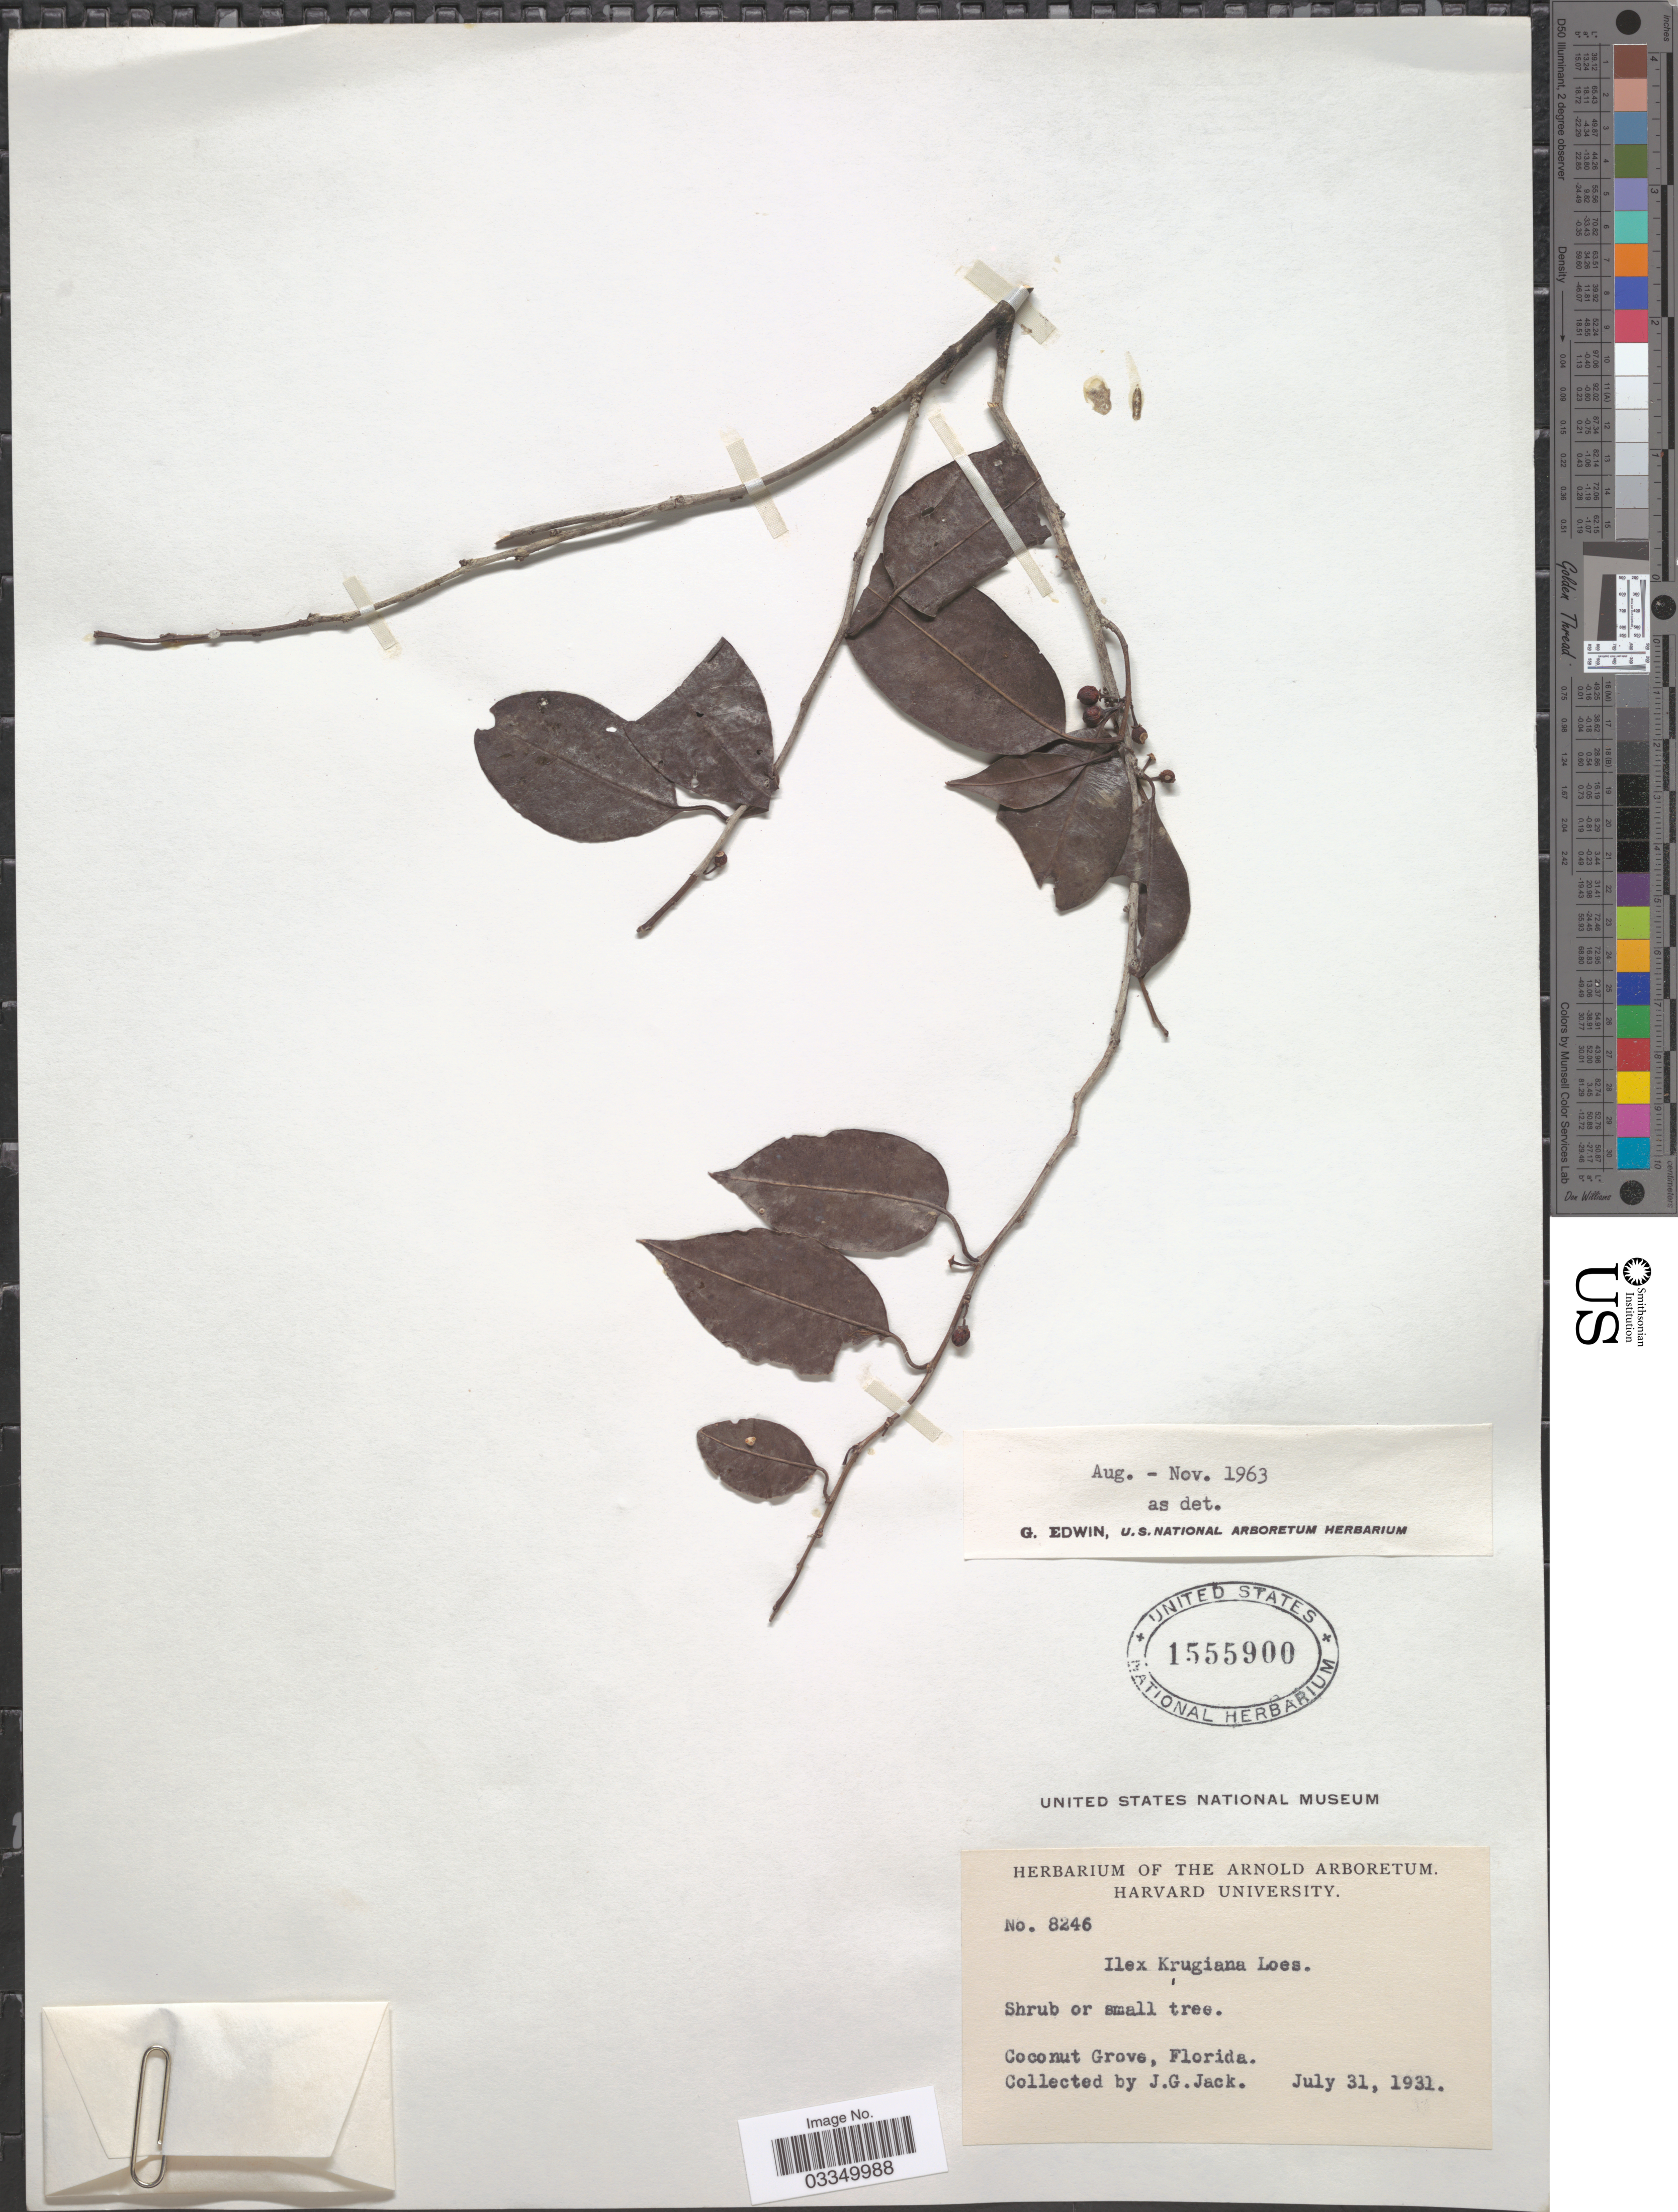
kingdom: Plantae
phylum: Tracheophyta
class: Magnoliopsida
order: Aquifoliales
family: Aquifoliaceae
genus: Ilex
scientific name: Ilex krugiana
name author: Loes.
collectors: J. G. Jack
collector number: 8246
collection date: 1931-07-31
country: United States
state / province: Florida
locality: Coconut Grove.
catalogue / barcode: US 1555900